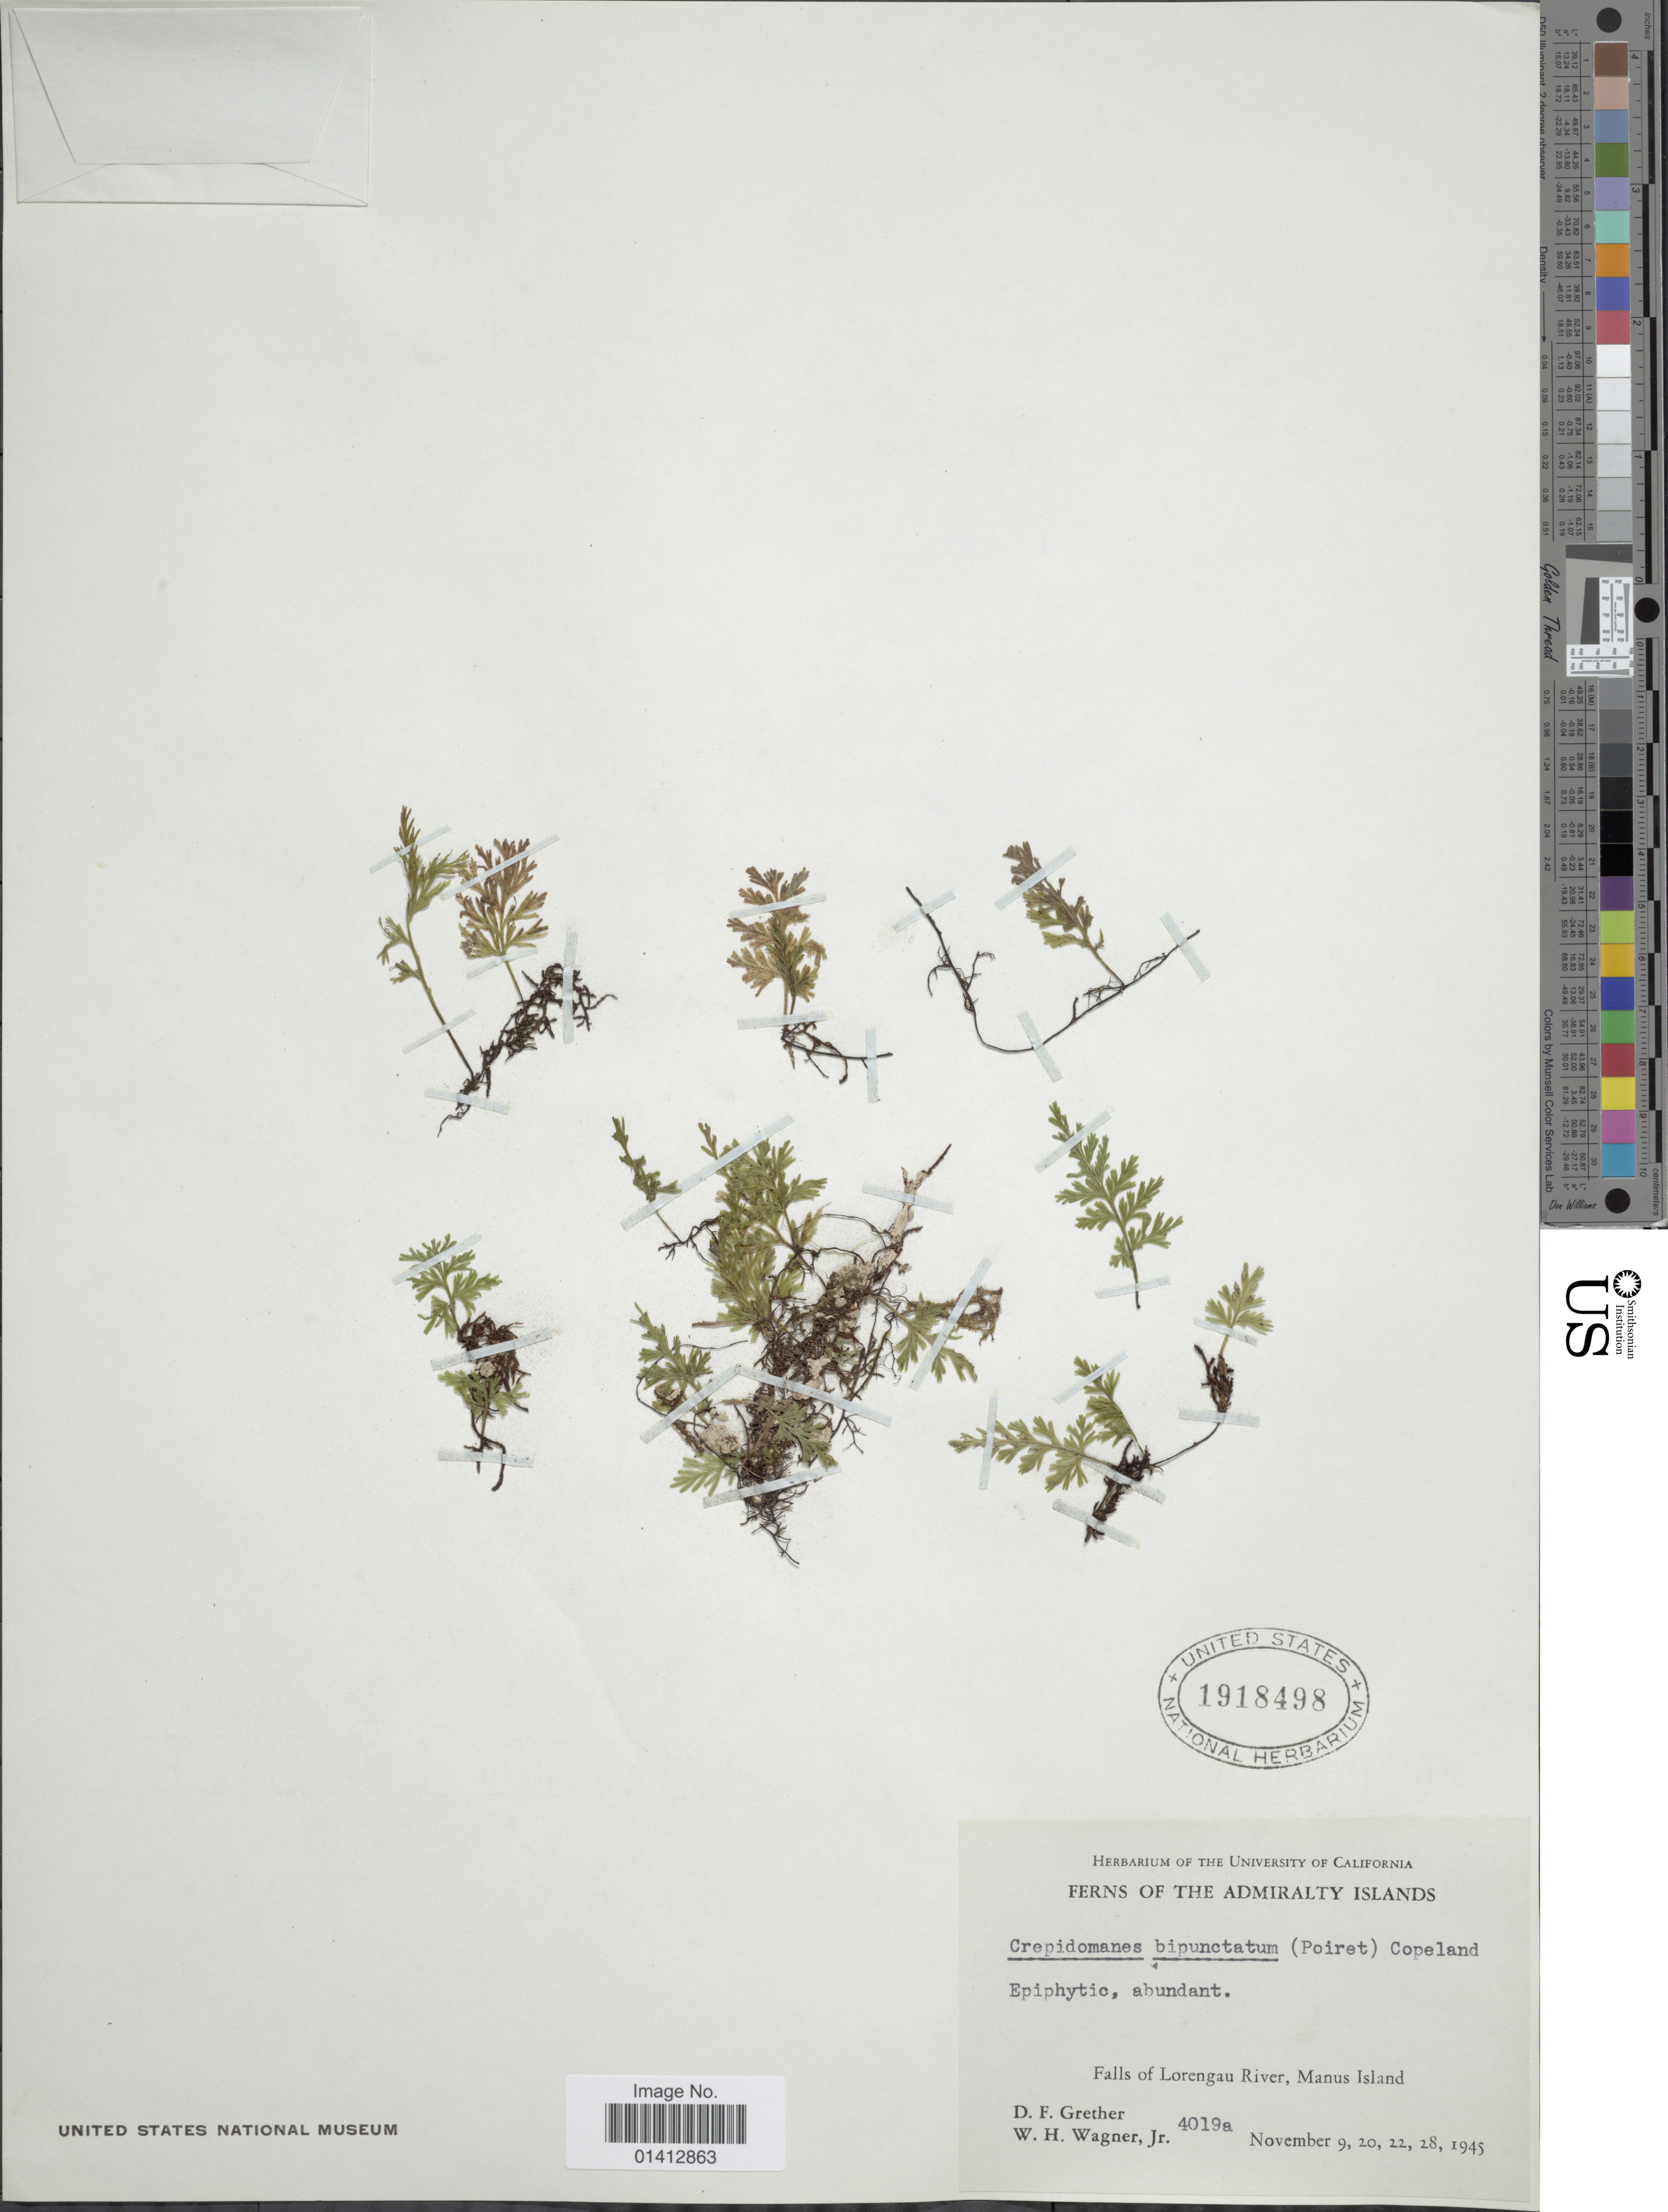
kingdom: Plantae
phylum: Tracheophyta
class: Polypodiopsida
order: Hymenophyllales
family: Hymenophyllaceae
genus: Crepidomanes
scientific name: Crepidomanes bipunctatum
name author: (Poir.) Copel.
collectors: D. F. Grether & W. H. Wagner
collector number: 4019a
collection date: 1945-11-09/1945-11-28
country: Papua New Guinea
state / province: Manus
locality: The Admiralty Islands,Falls of Lorengau River, Manus Island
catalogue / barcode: US 1918498